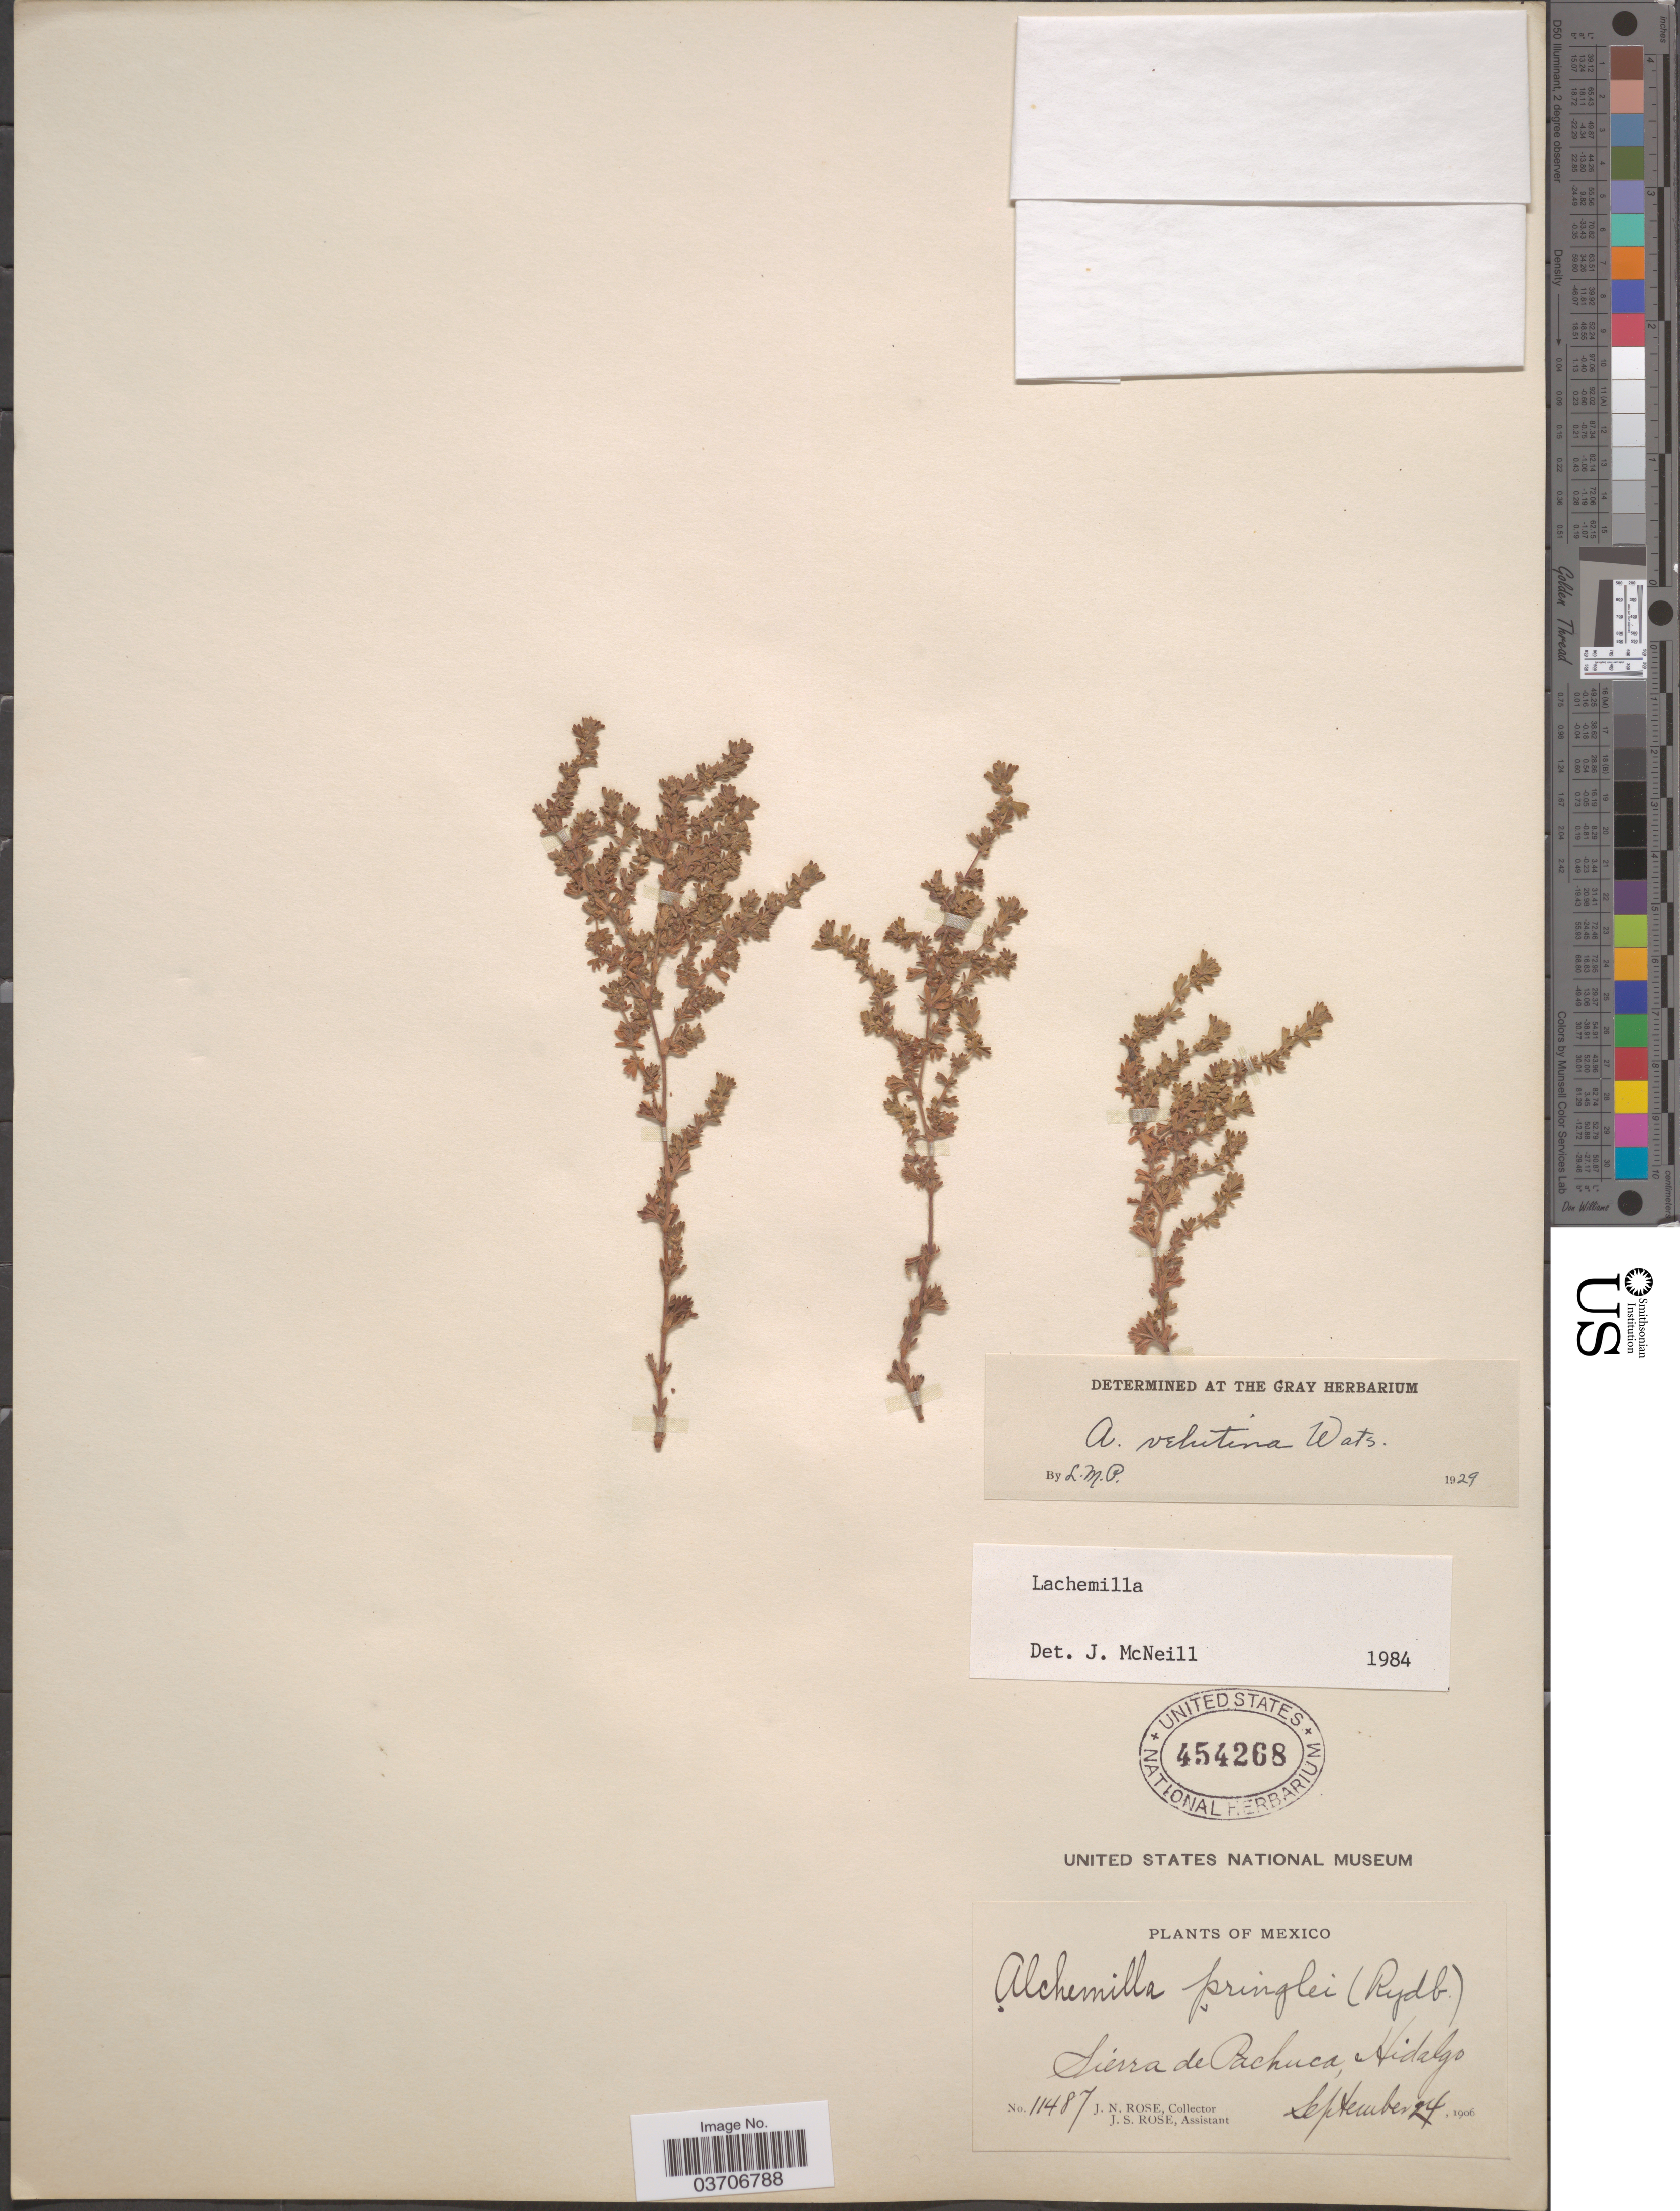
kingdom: Plantae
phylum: Tracheophyta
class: Magnoliopsida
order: Rosales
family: Rosaceae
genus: Lachemilla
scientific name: Lachemilla sp.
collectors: J. N. Rose & J. S. Rose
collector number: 11487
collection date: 1906-09-24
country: Mexico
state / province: Hidalgo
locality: Sierra de Pachuca.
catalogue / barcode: US 454268